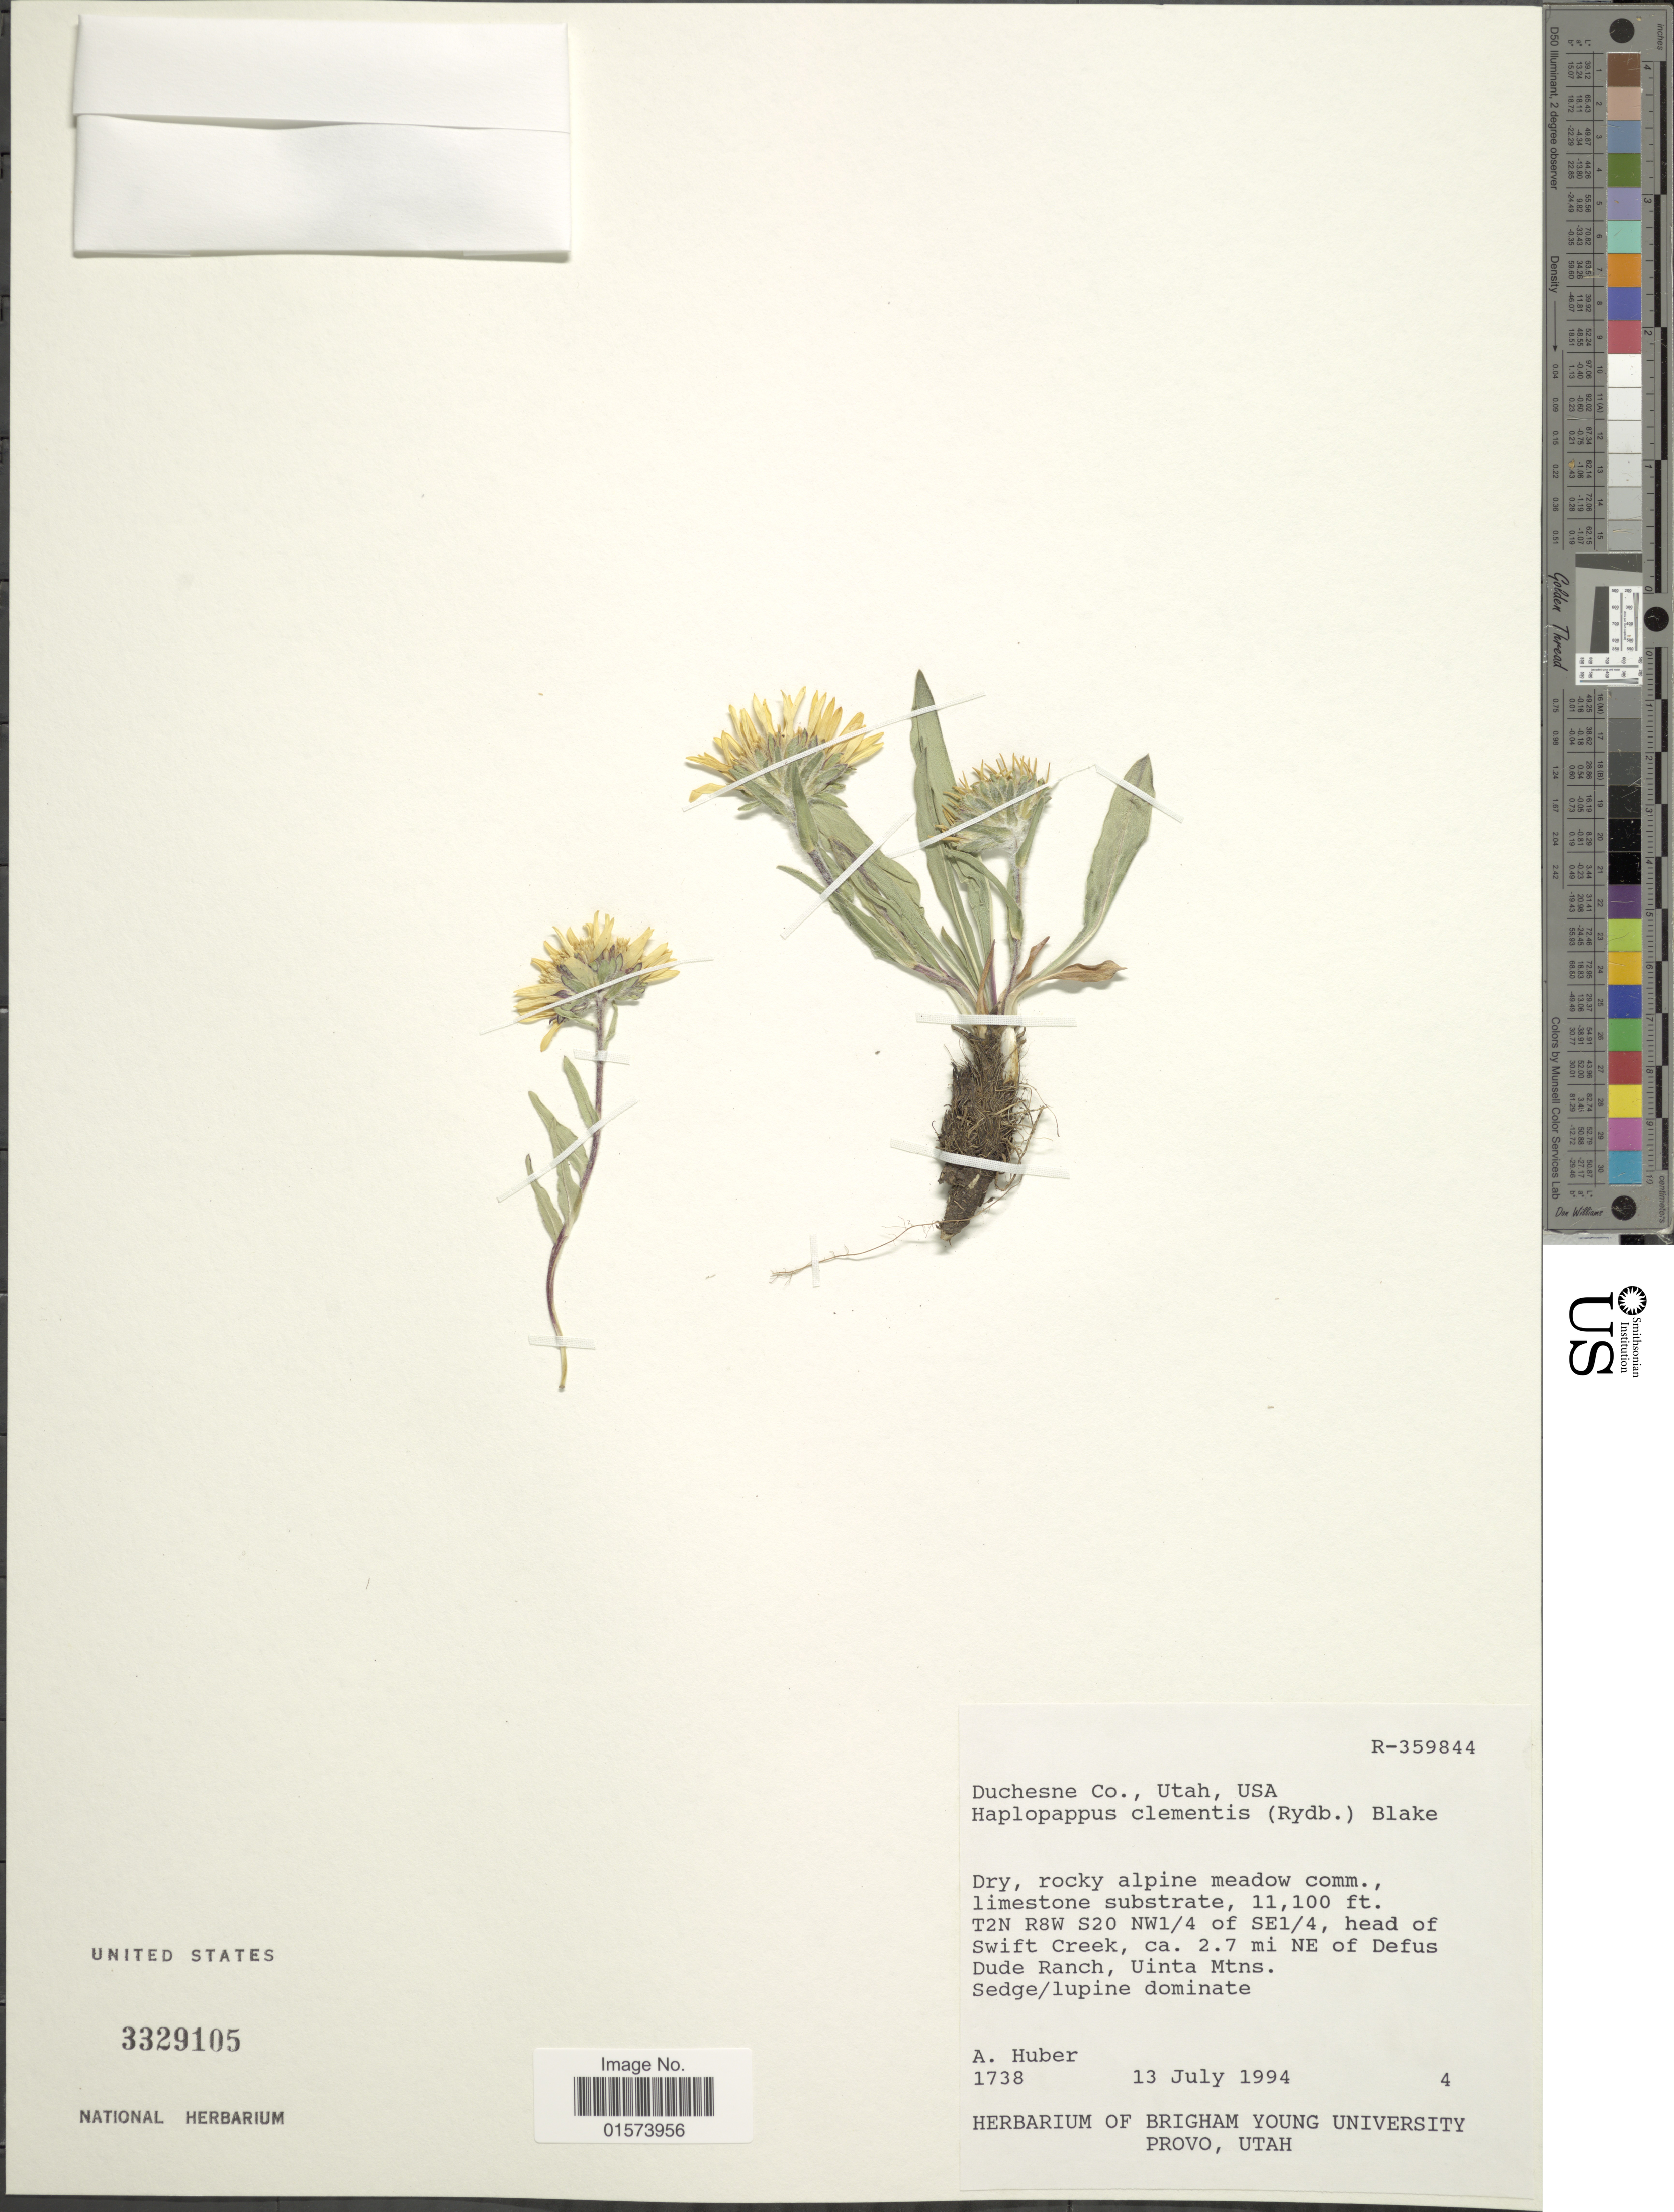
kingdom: Plantae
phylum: Tracheophyta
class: Magnoliopsida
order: Asterales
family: Asteraceae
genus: Pyrrocoma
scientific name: Pyrrocoma clementis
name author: Rydb.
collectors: A. Huber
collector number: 1738/ R-359844*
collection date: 1994-07-13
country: United States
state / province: Utah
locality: Duchesne Co., dry, rocky alpine meadow comm., limestone substrate, T2N R8W S20 NW1/4 of Se1/4, head of Swift Creek, ca. 2.7 mi NE of Defus Dude Ranch, Uinta Mtns. Sedge/lupine dominate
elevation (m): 3383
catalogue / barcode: US 3329105